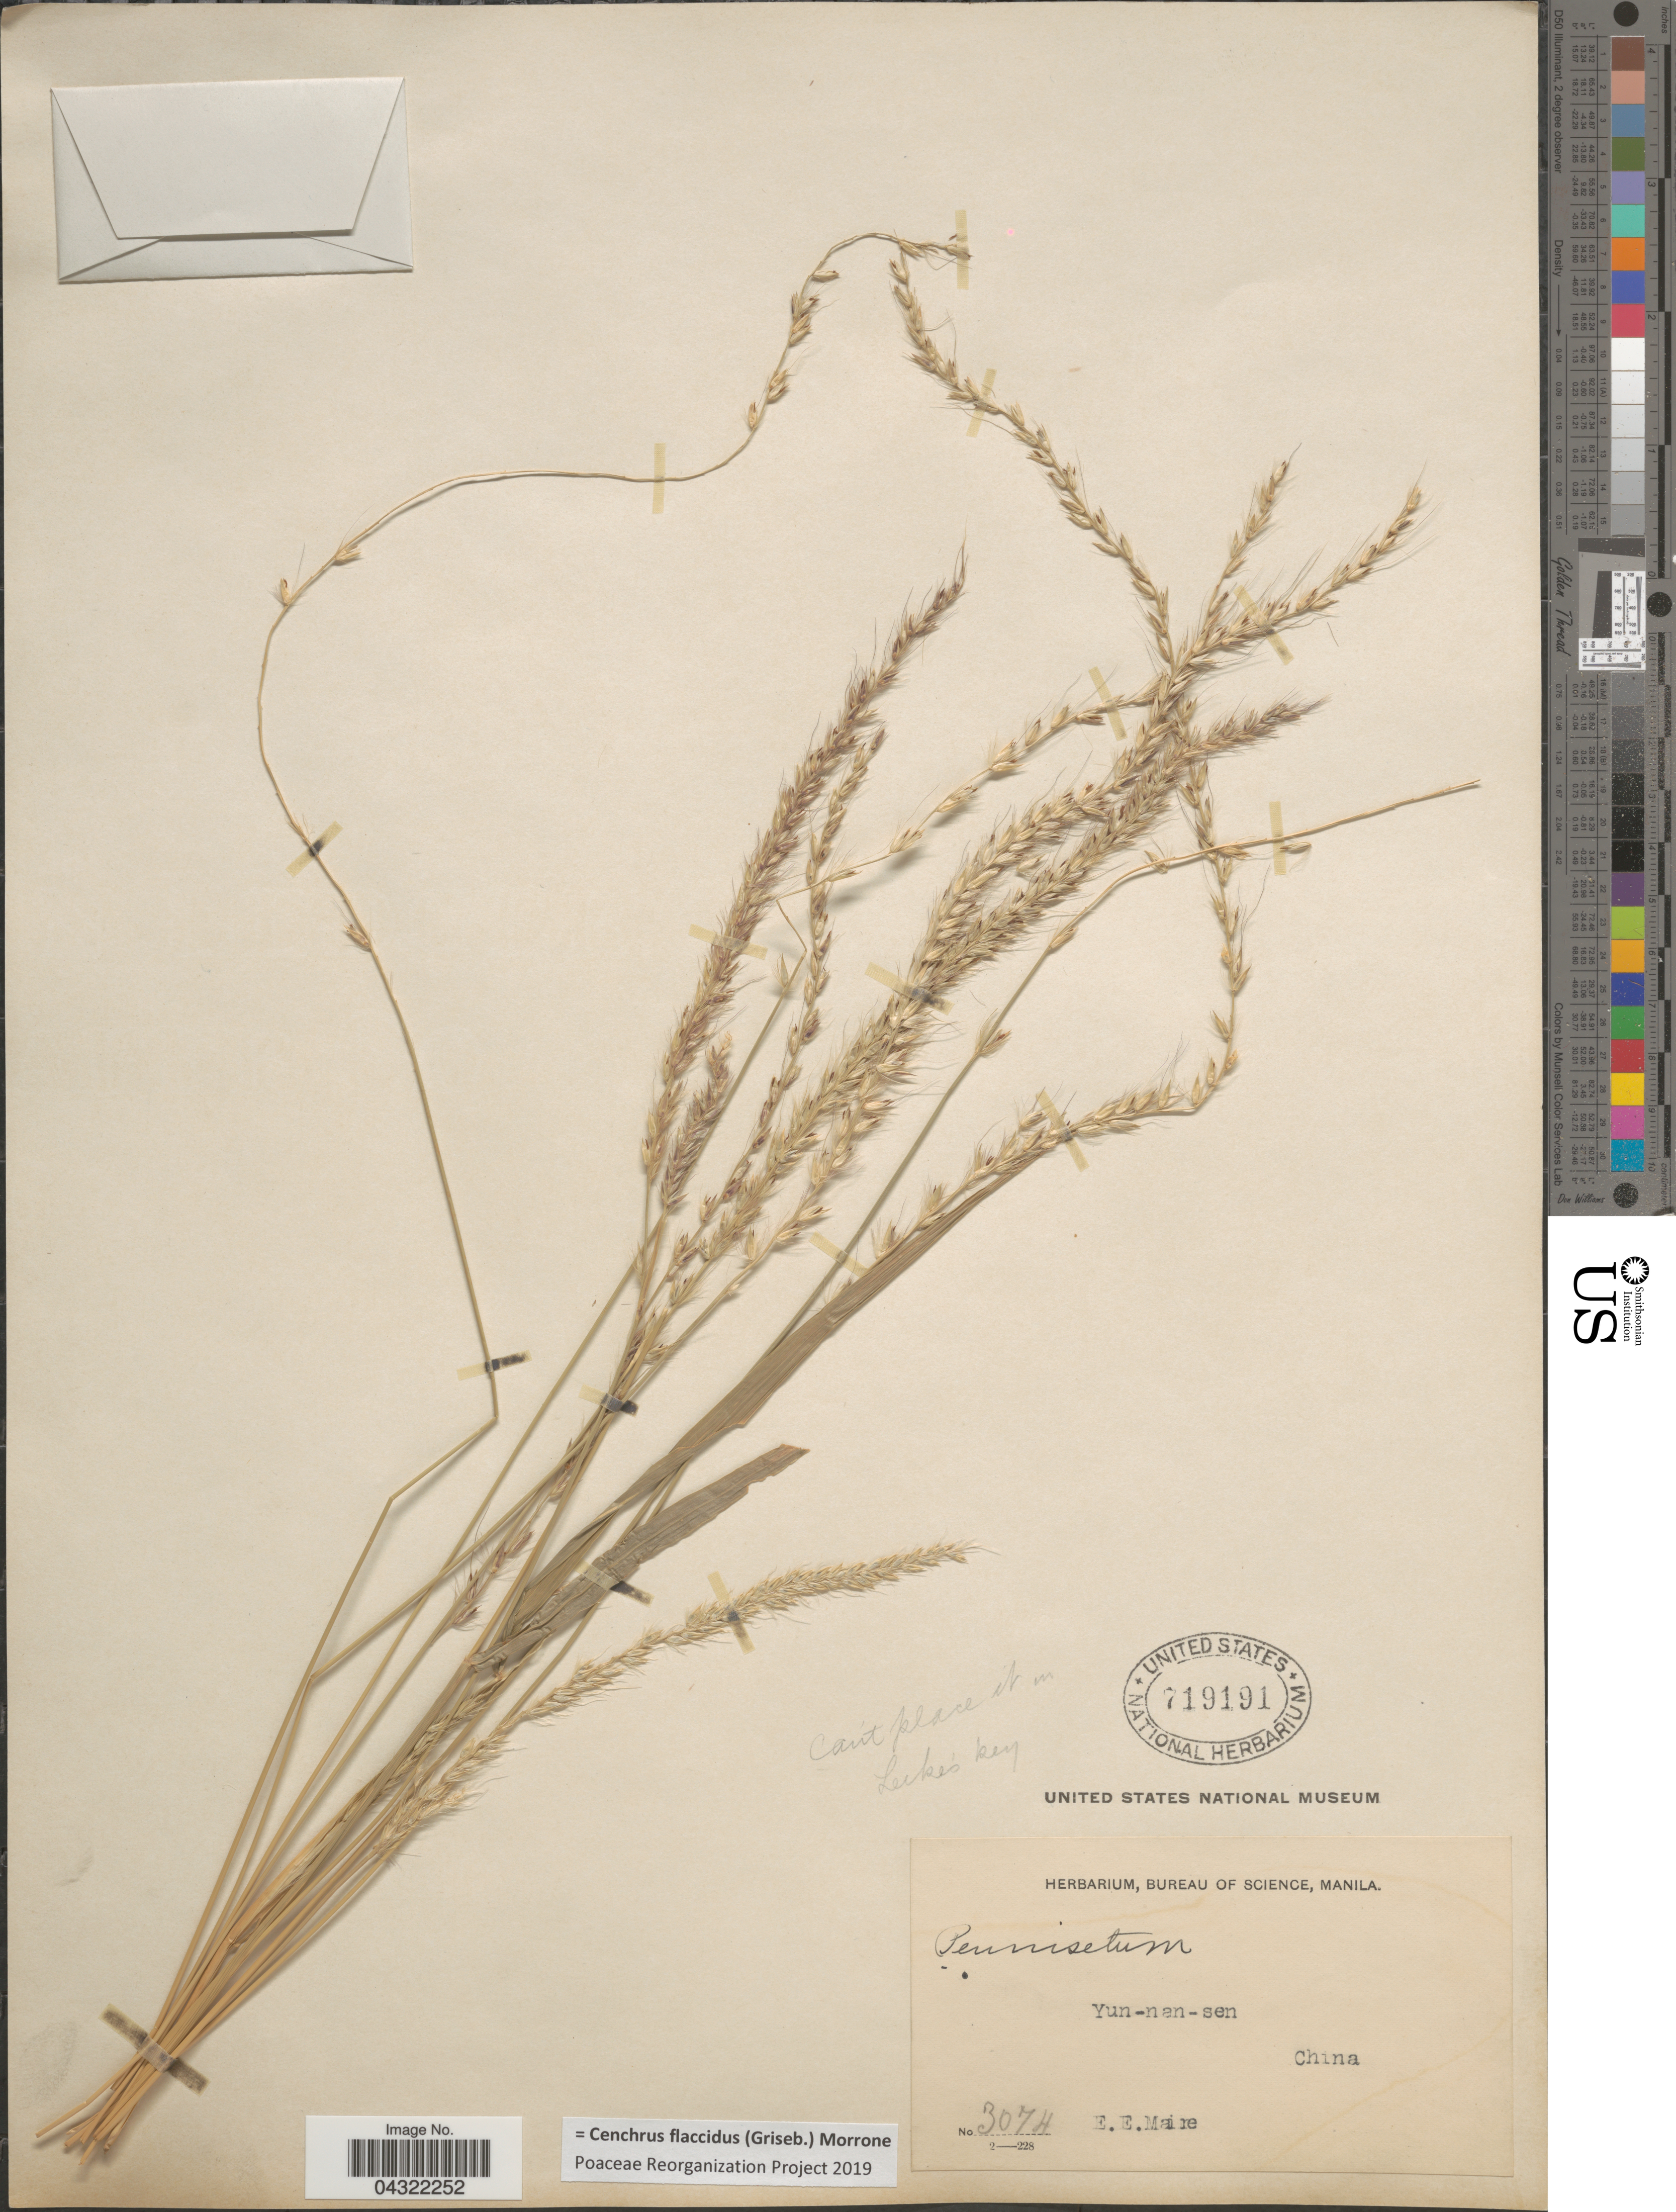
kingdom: Plantae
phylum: Tracheophyta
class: Liliopsida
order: Poales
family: Poaceae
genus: Cenchrus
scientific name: Cenchrus flaccidus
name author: (Griseb.) Morrone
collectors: E. E. Maire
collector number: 3074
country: China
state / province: Yunnan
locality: Yun-nan-sen.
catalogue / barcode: US 719191